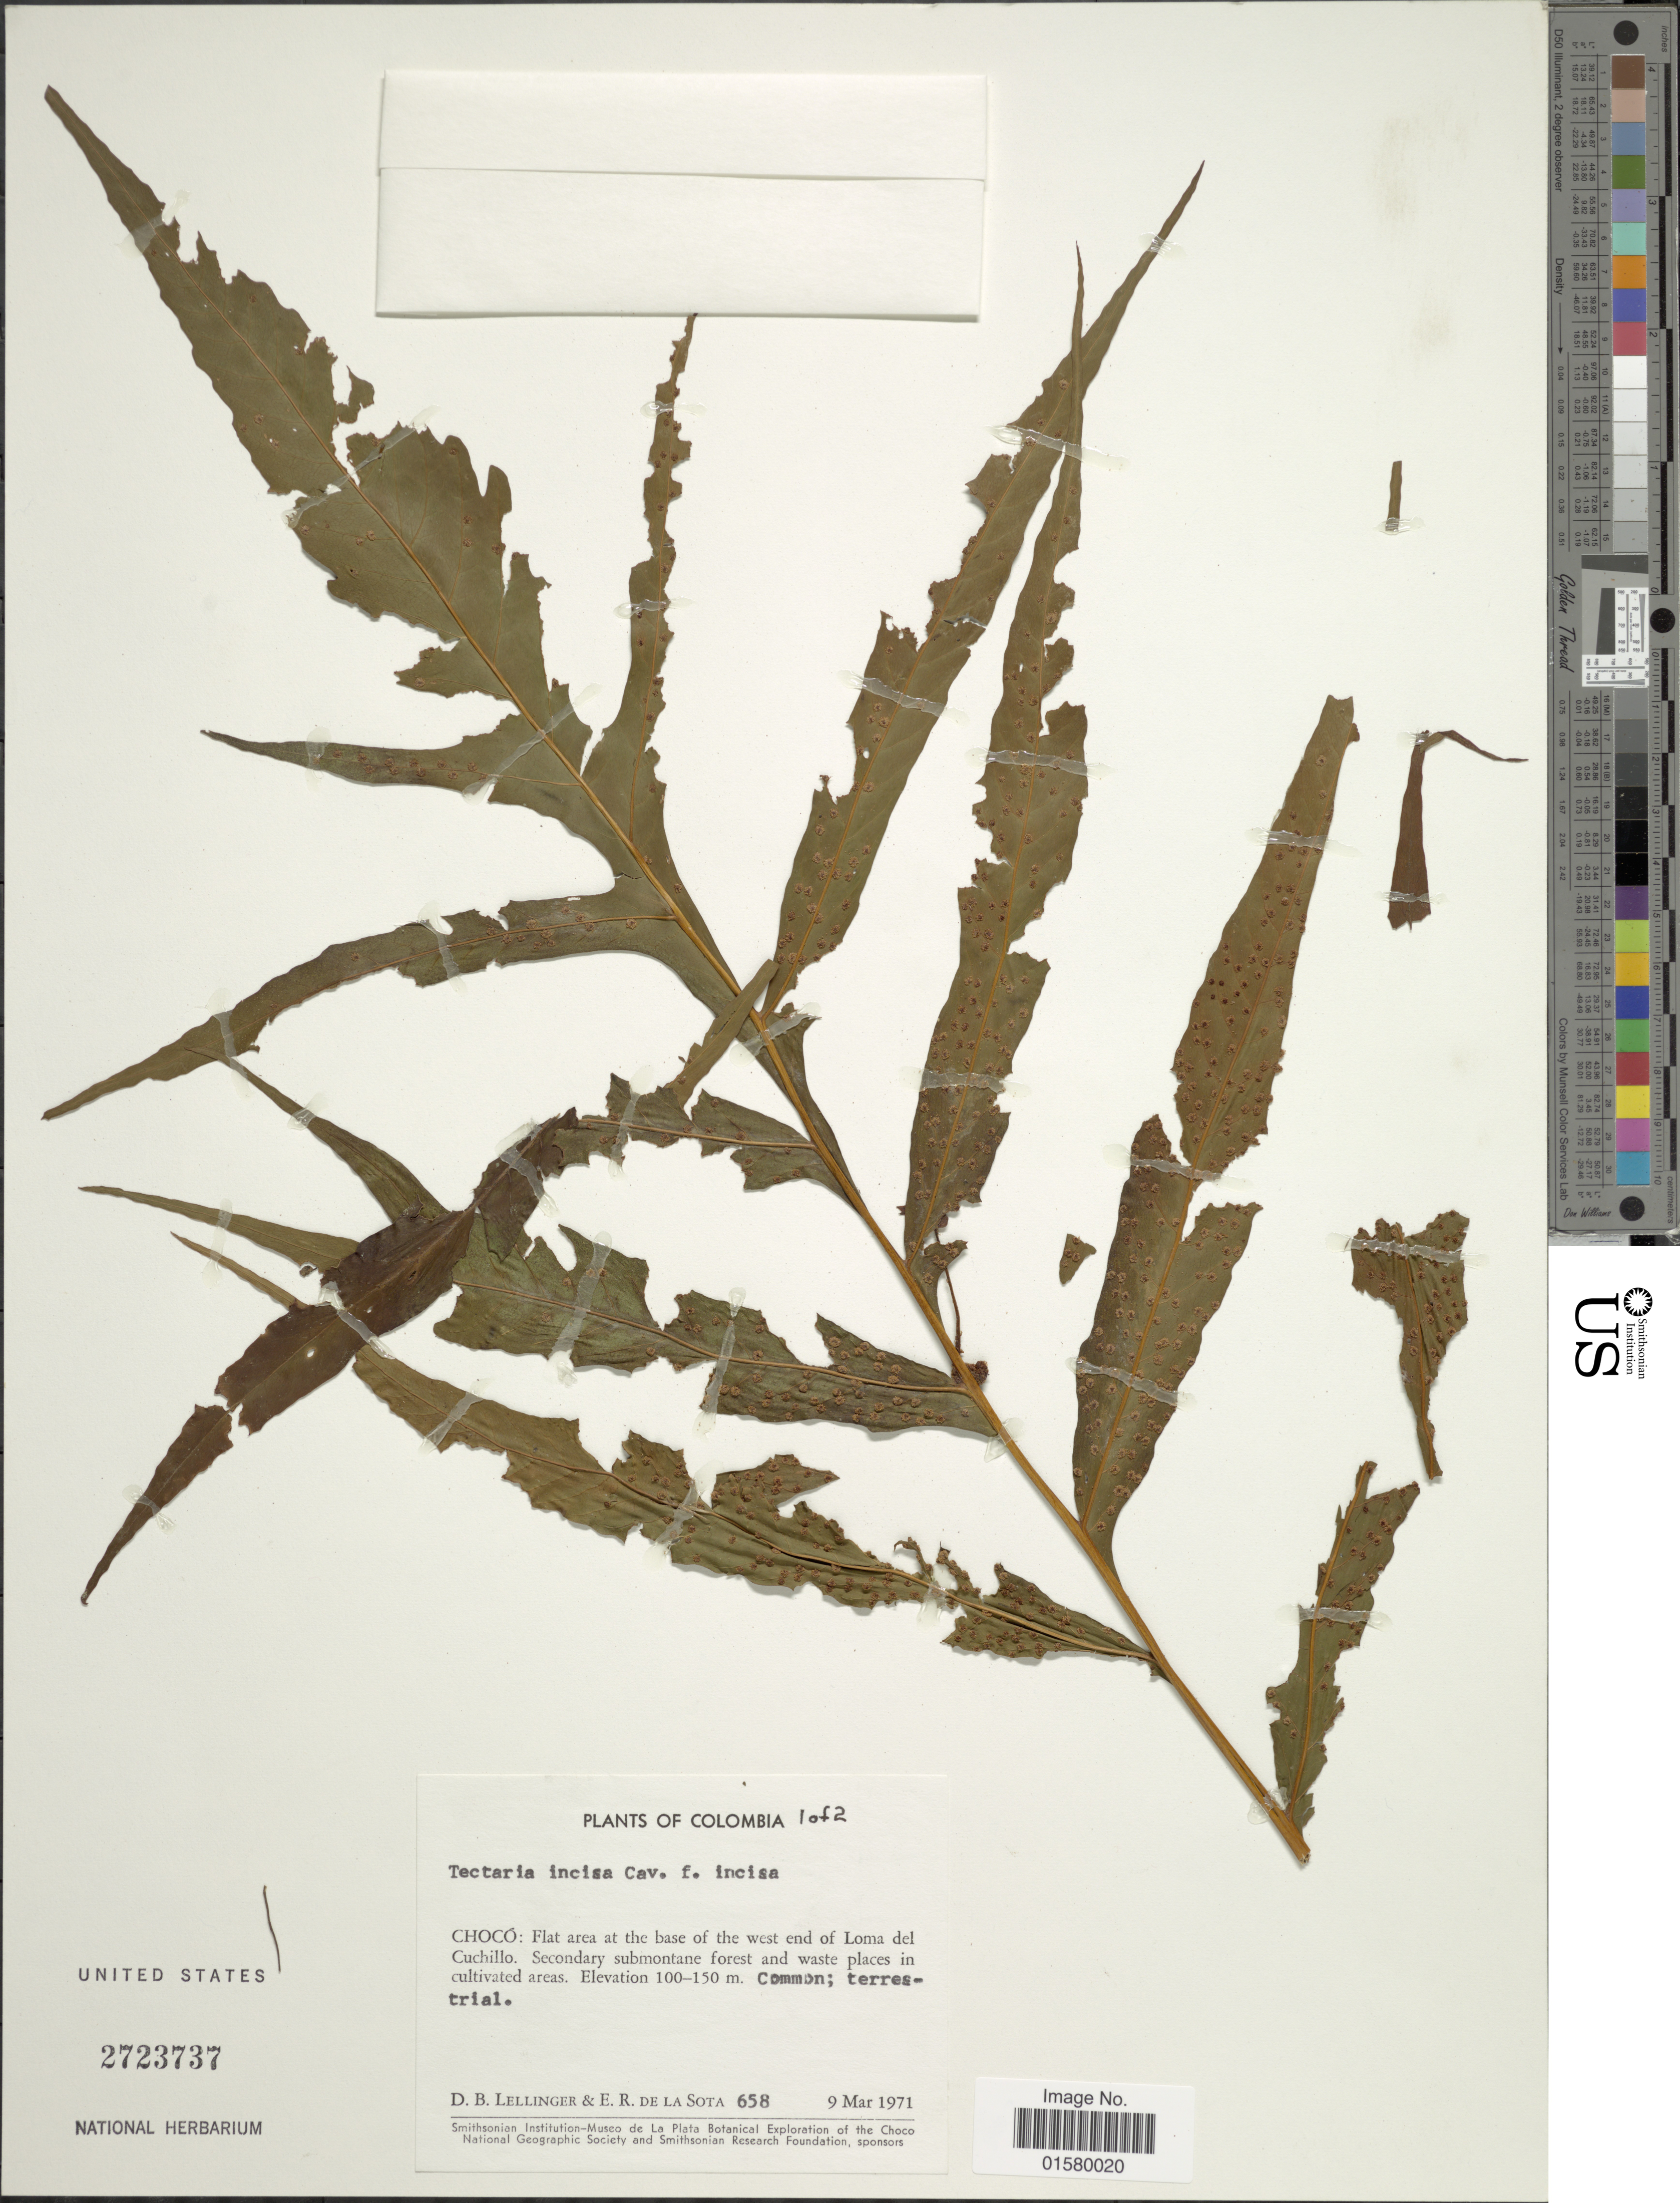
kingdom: Plantae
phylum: Tracheophyta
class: Polypodiopsida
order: Polypodiales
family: Tectariaceae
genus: Tectaria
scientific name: Tectaria vivipara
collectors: D. B. Lellinger & E. R. de la Sota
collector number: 658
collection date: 1971-03-09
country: Colombia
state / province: Chocó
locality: Choco: Flat area at the base of the west end of Loma del Cuchillo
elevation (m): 100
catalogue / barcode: US 2723737